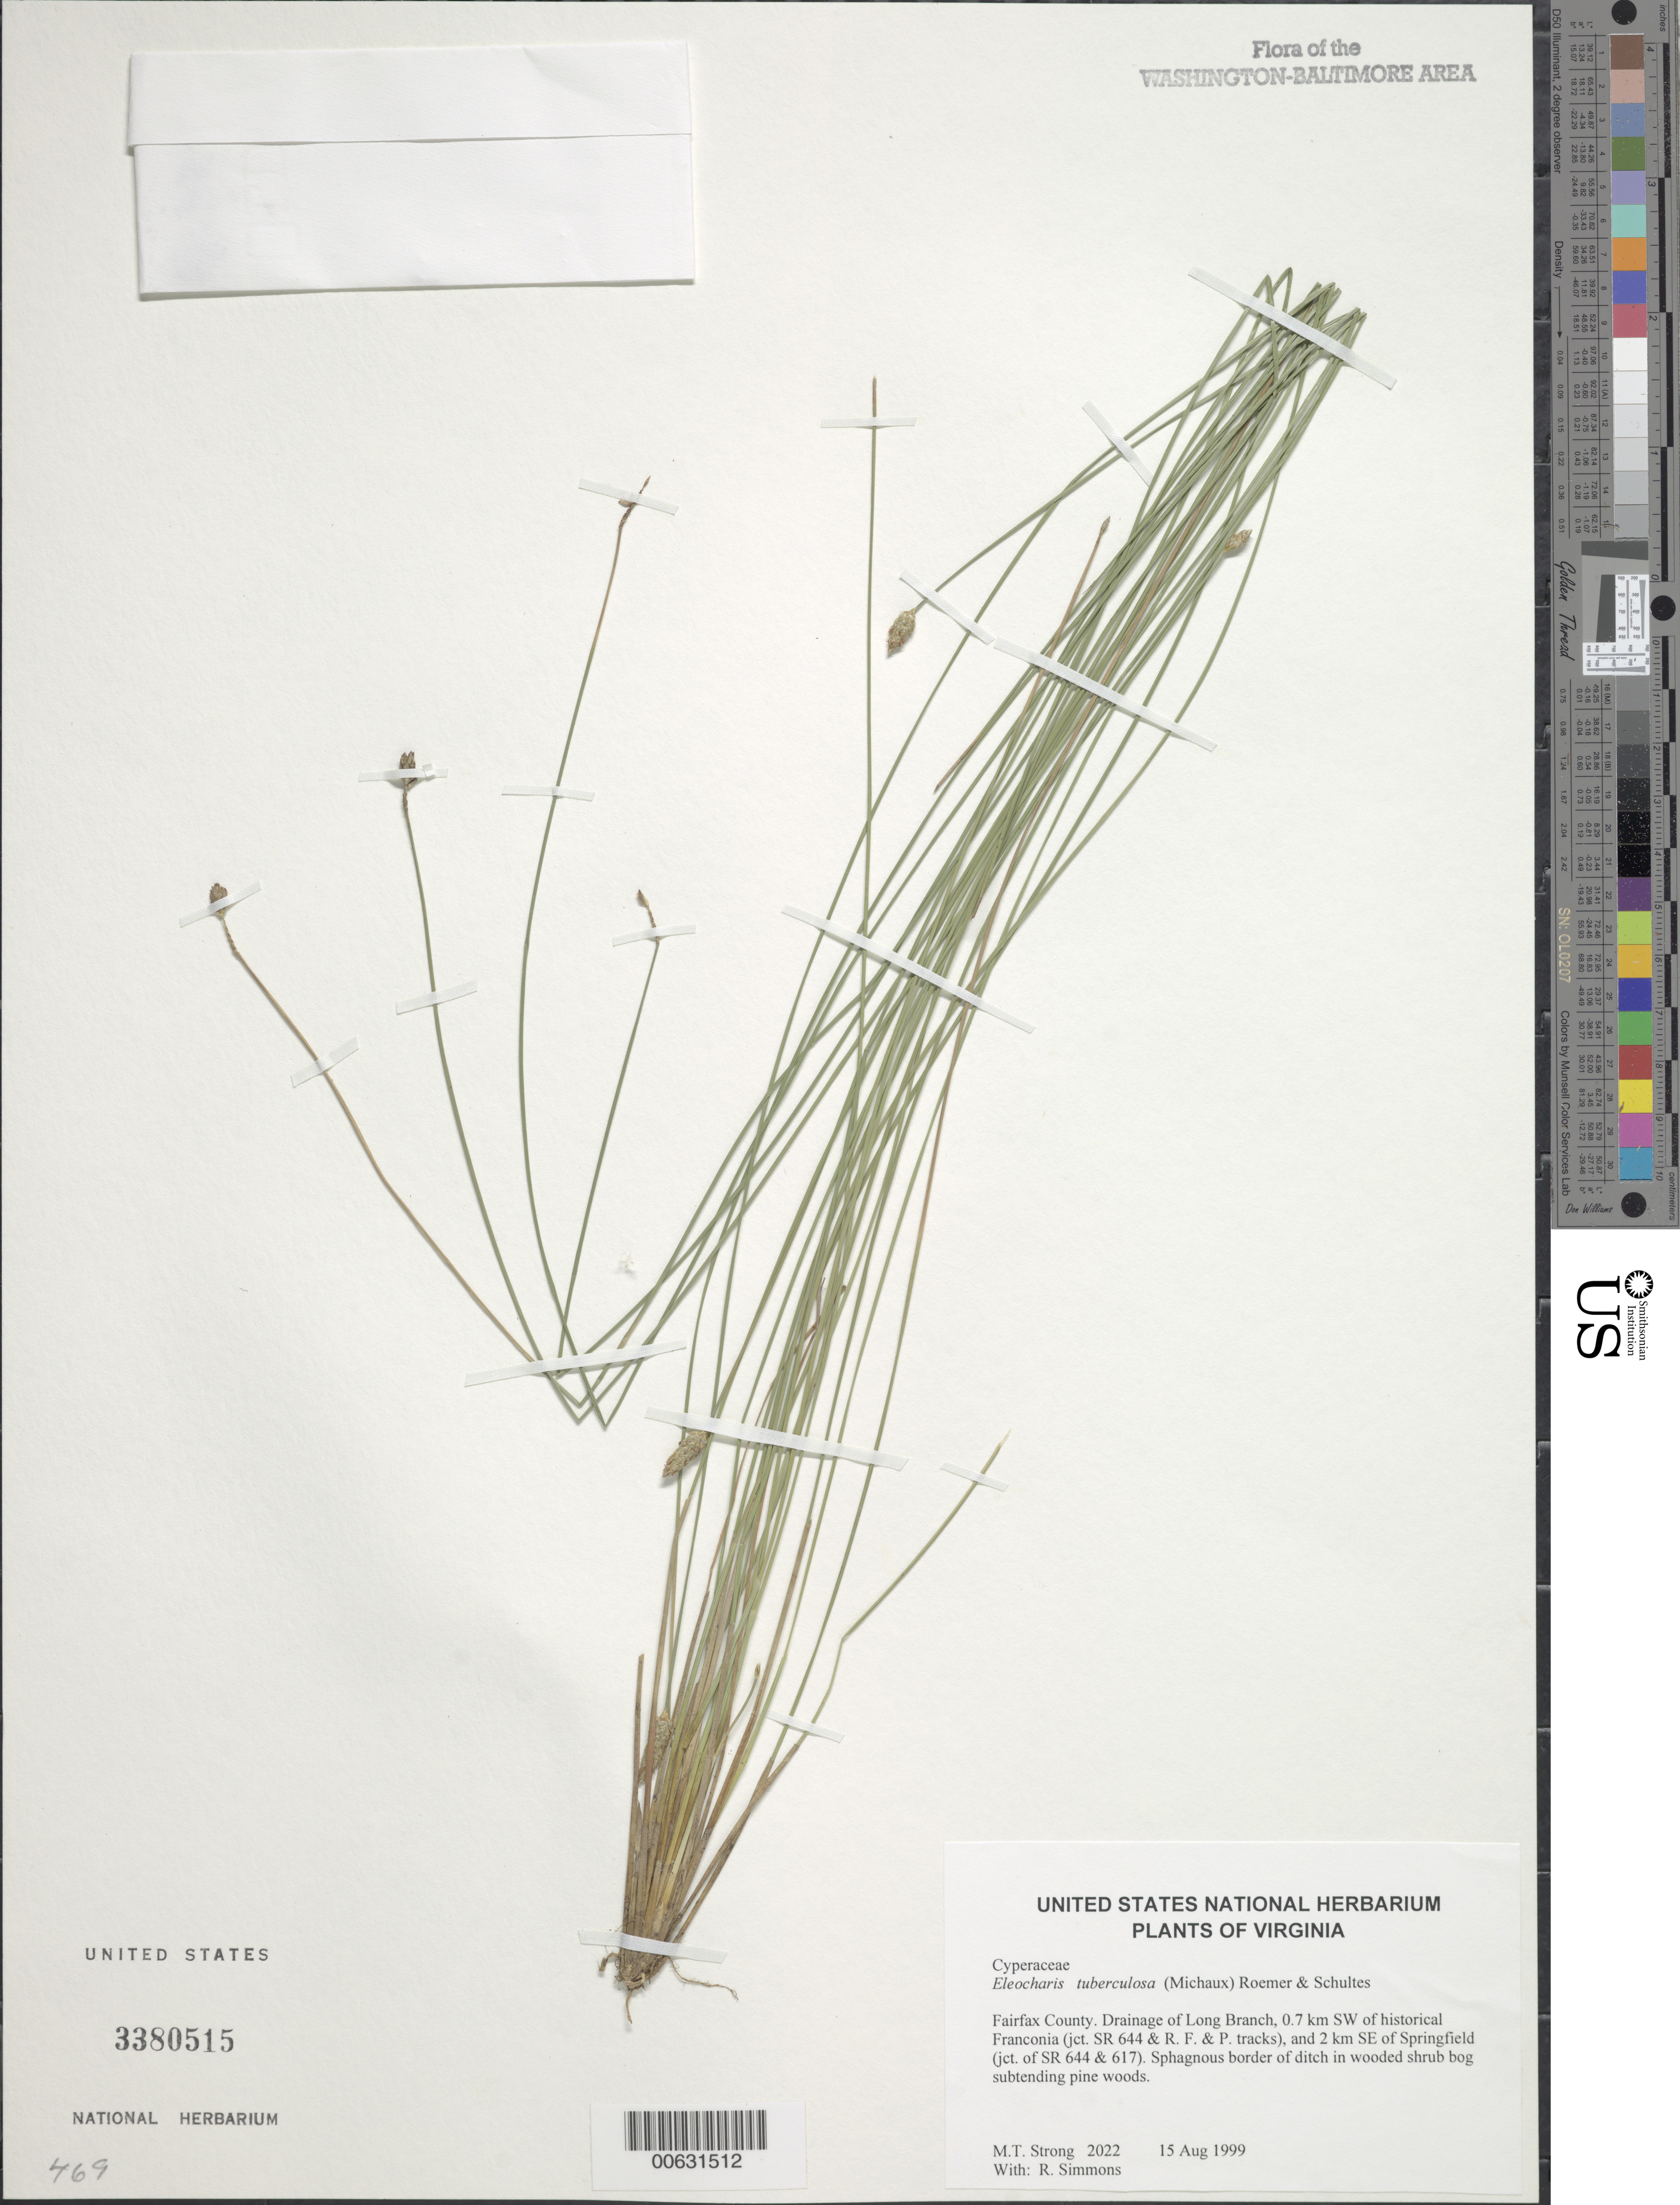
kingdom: Plantae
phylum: Tracheophyta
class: Liliopsida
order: Poales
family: Cyperaceae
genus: Eleocharis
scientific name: Eleocharis tuberculosa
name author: (Michx.) Roem. & Schult.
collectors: M. T. Strong & R. Simmons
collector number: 2022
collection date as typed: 15 Aug 1999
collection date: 1999-08-15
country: United States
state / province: Virginia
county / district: Fairfax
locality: Drainage of Long Branch, 0.7 km SW of historical Franconia (jct. SR 644 & R. F. & P. tracks), and 2 km SE of Springfield (jct. of SR 644 & 617)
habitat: Sphagnous border of ditch in wooded shrub bog subtending pine woods.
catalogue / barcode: US 3380515